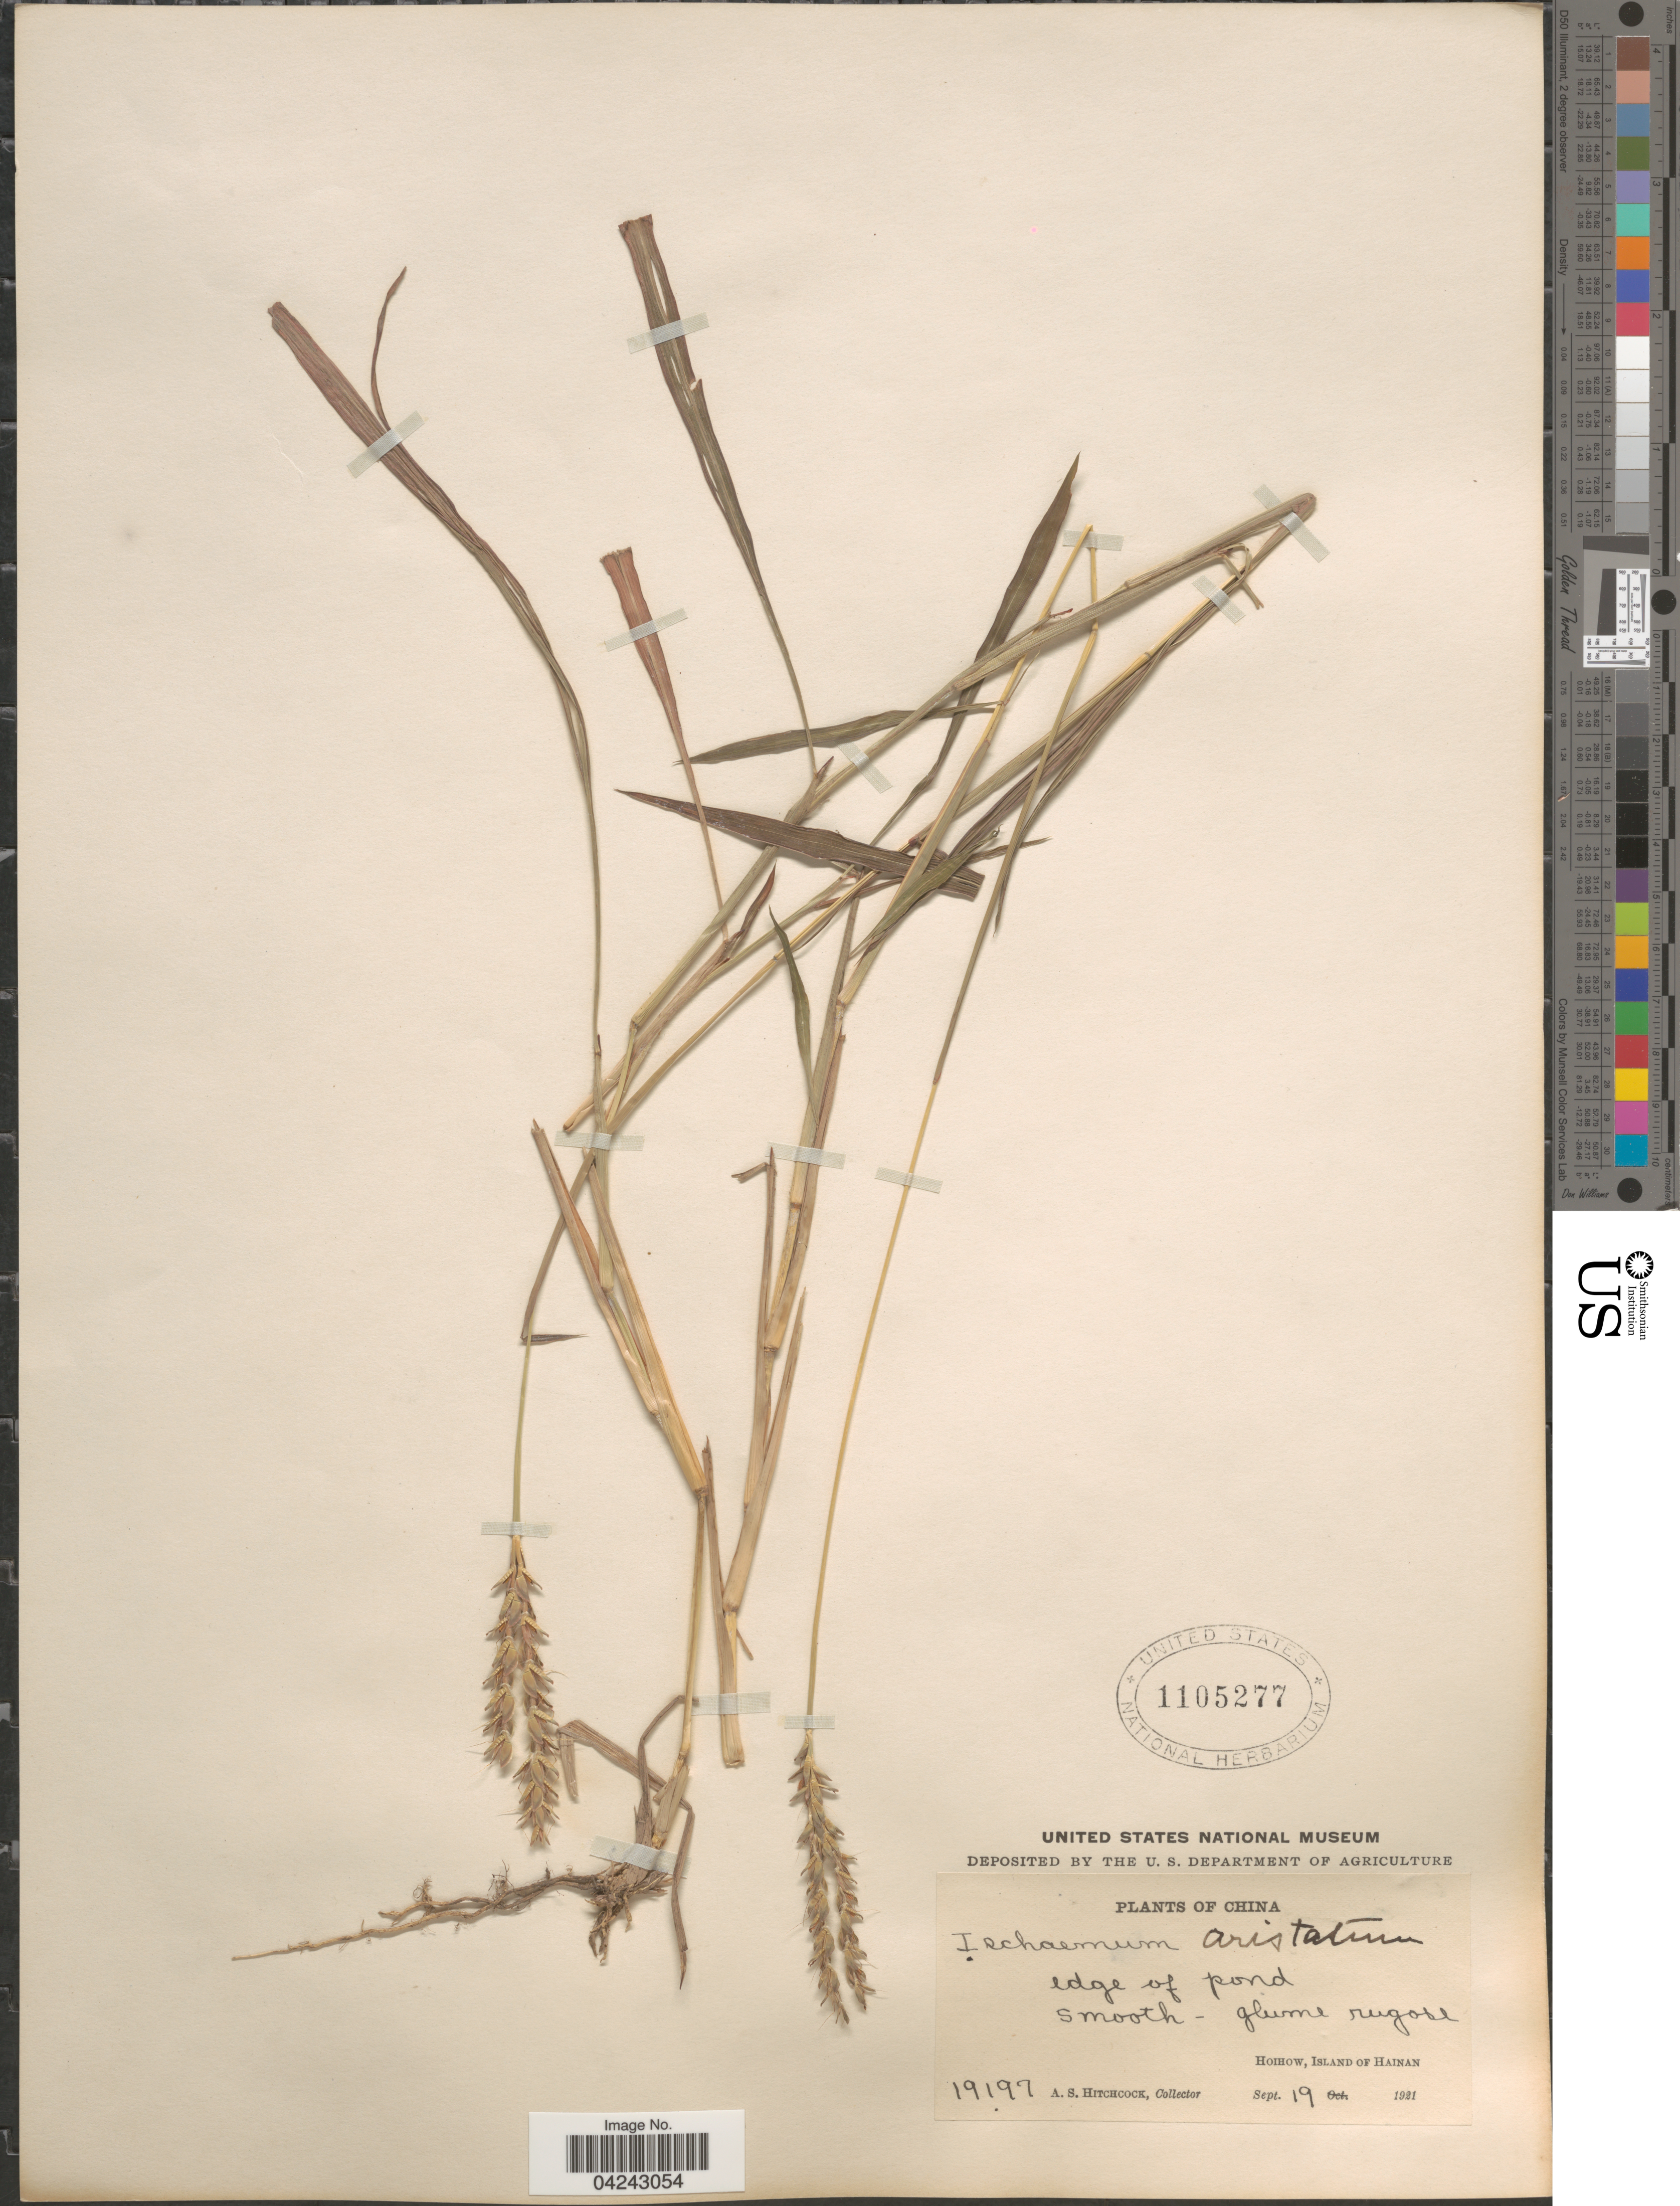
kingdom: Plantae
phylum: Tracheophyta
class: Liliopsida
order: Poales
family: Poaceae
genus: Ischaemum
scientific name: Ischaemum aristatum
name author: L.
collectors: A. S. Hitchcock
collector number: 19197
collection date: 1921-09-19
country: China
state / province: Hainan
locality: Hoihow, Island Of Hainan.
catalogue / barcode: US 1105277